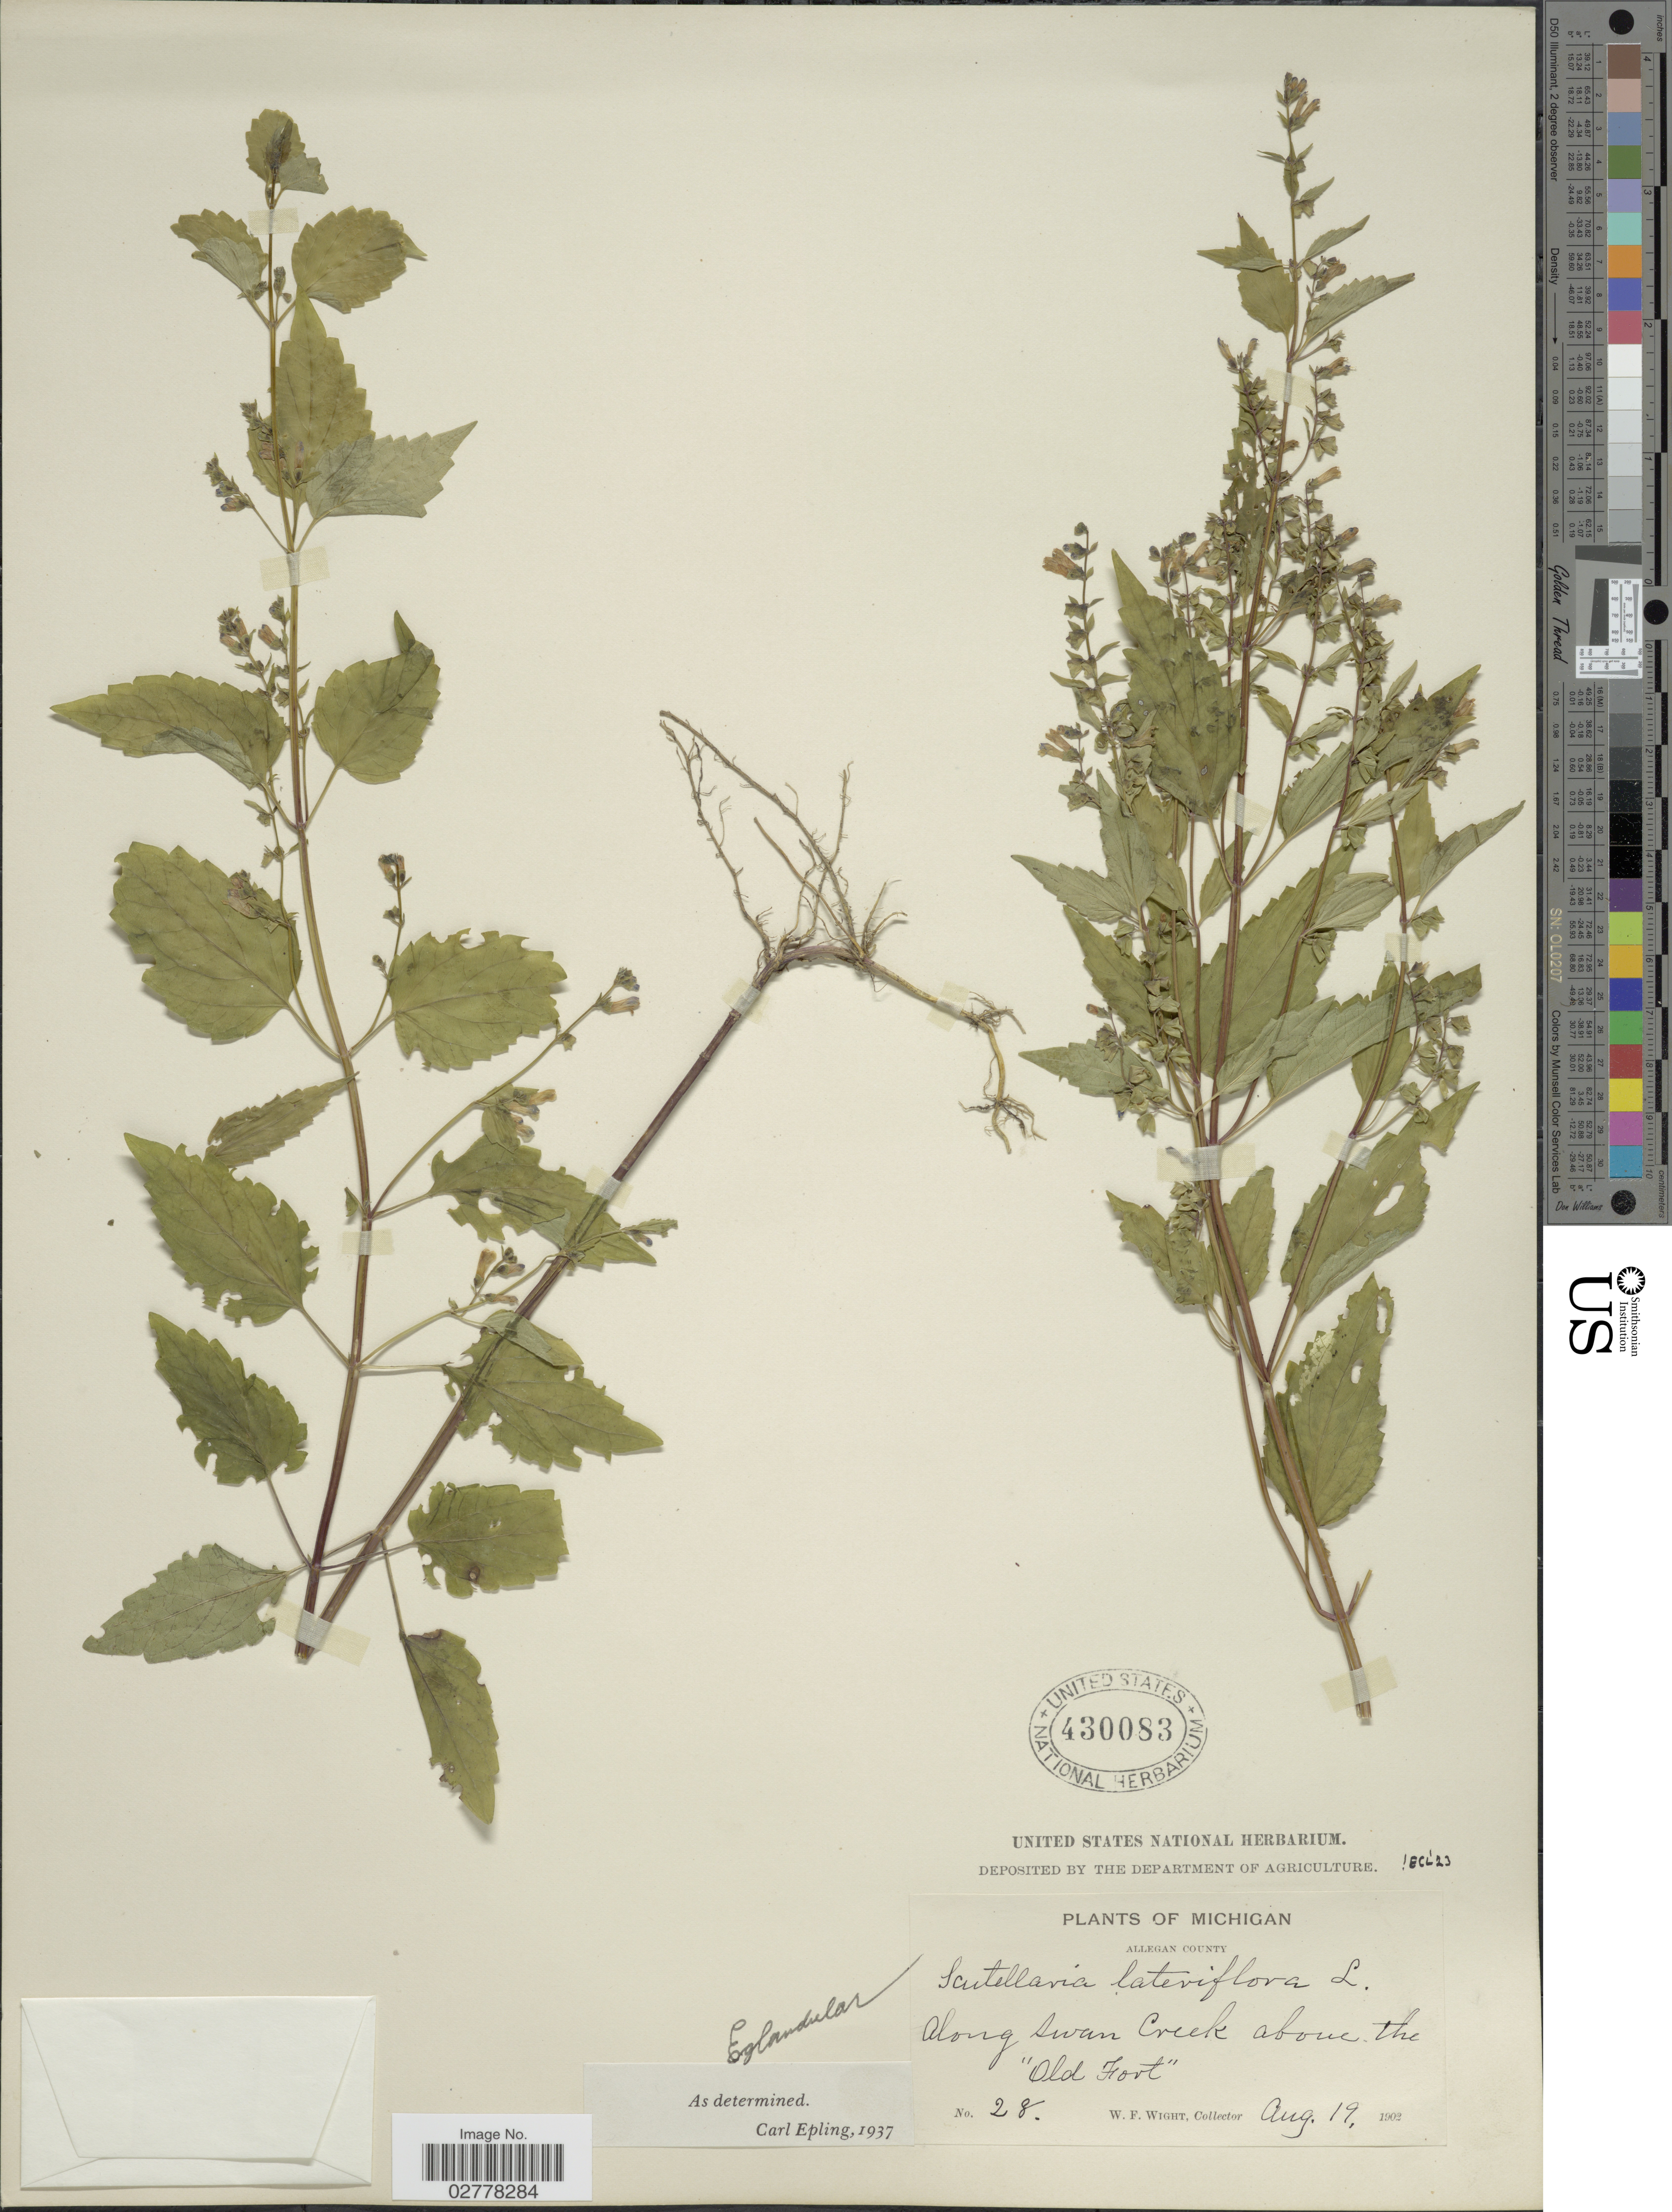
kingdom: Plantae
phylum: Tracheophyta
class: Magnoliopsida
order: Lamiales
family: Lamiaceae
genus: Scutellaria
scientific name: Scutellaria lateriflora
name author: L.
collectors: W. Wight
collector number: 28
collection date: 1902-08-19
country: United States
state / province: Michigan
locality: Allegan County. Along Swan Creek above the "Old Fort".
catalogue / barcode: US 430083